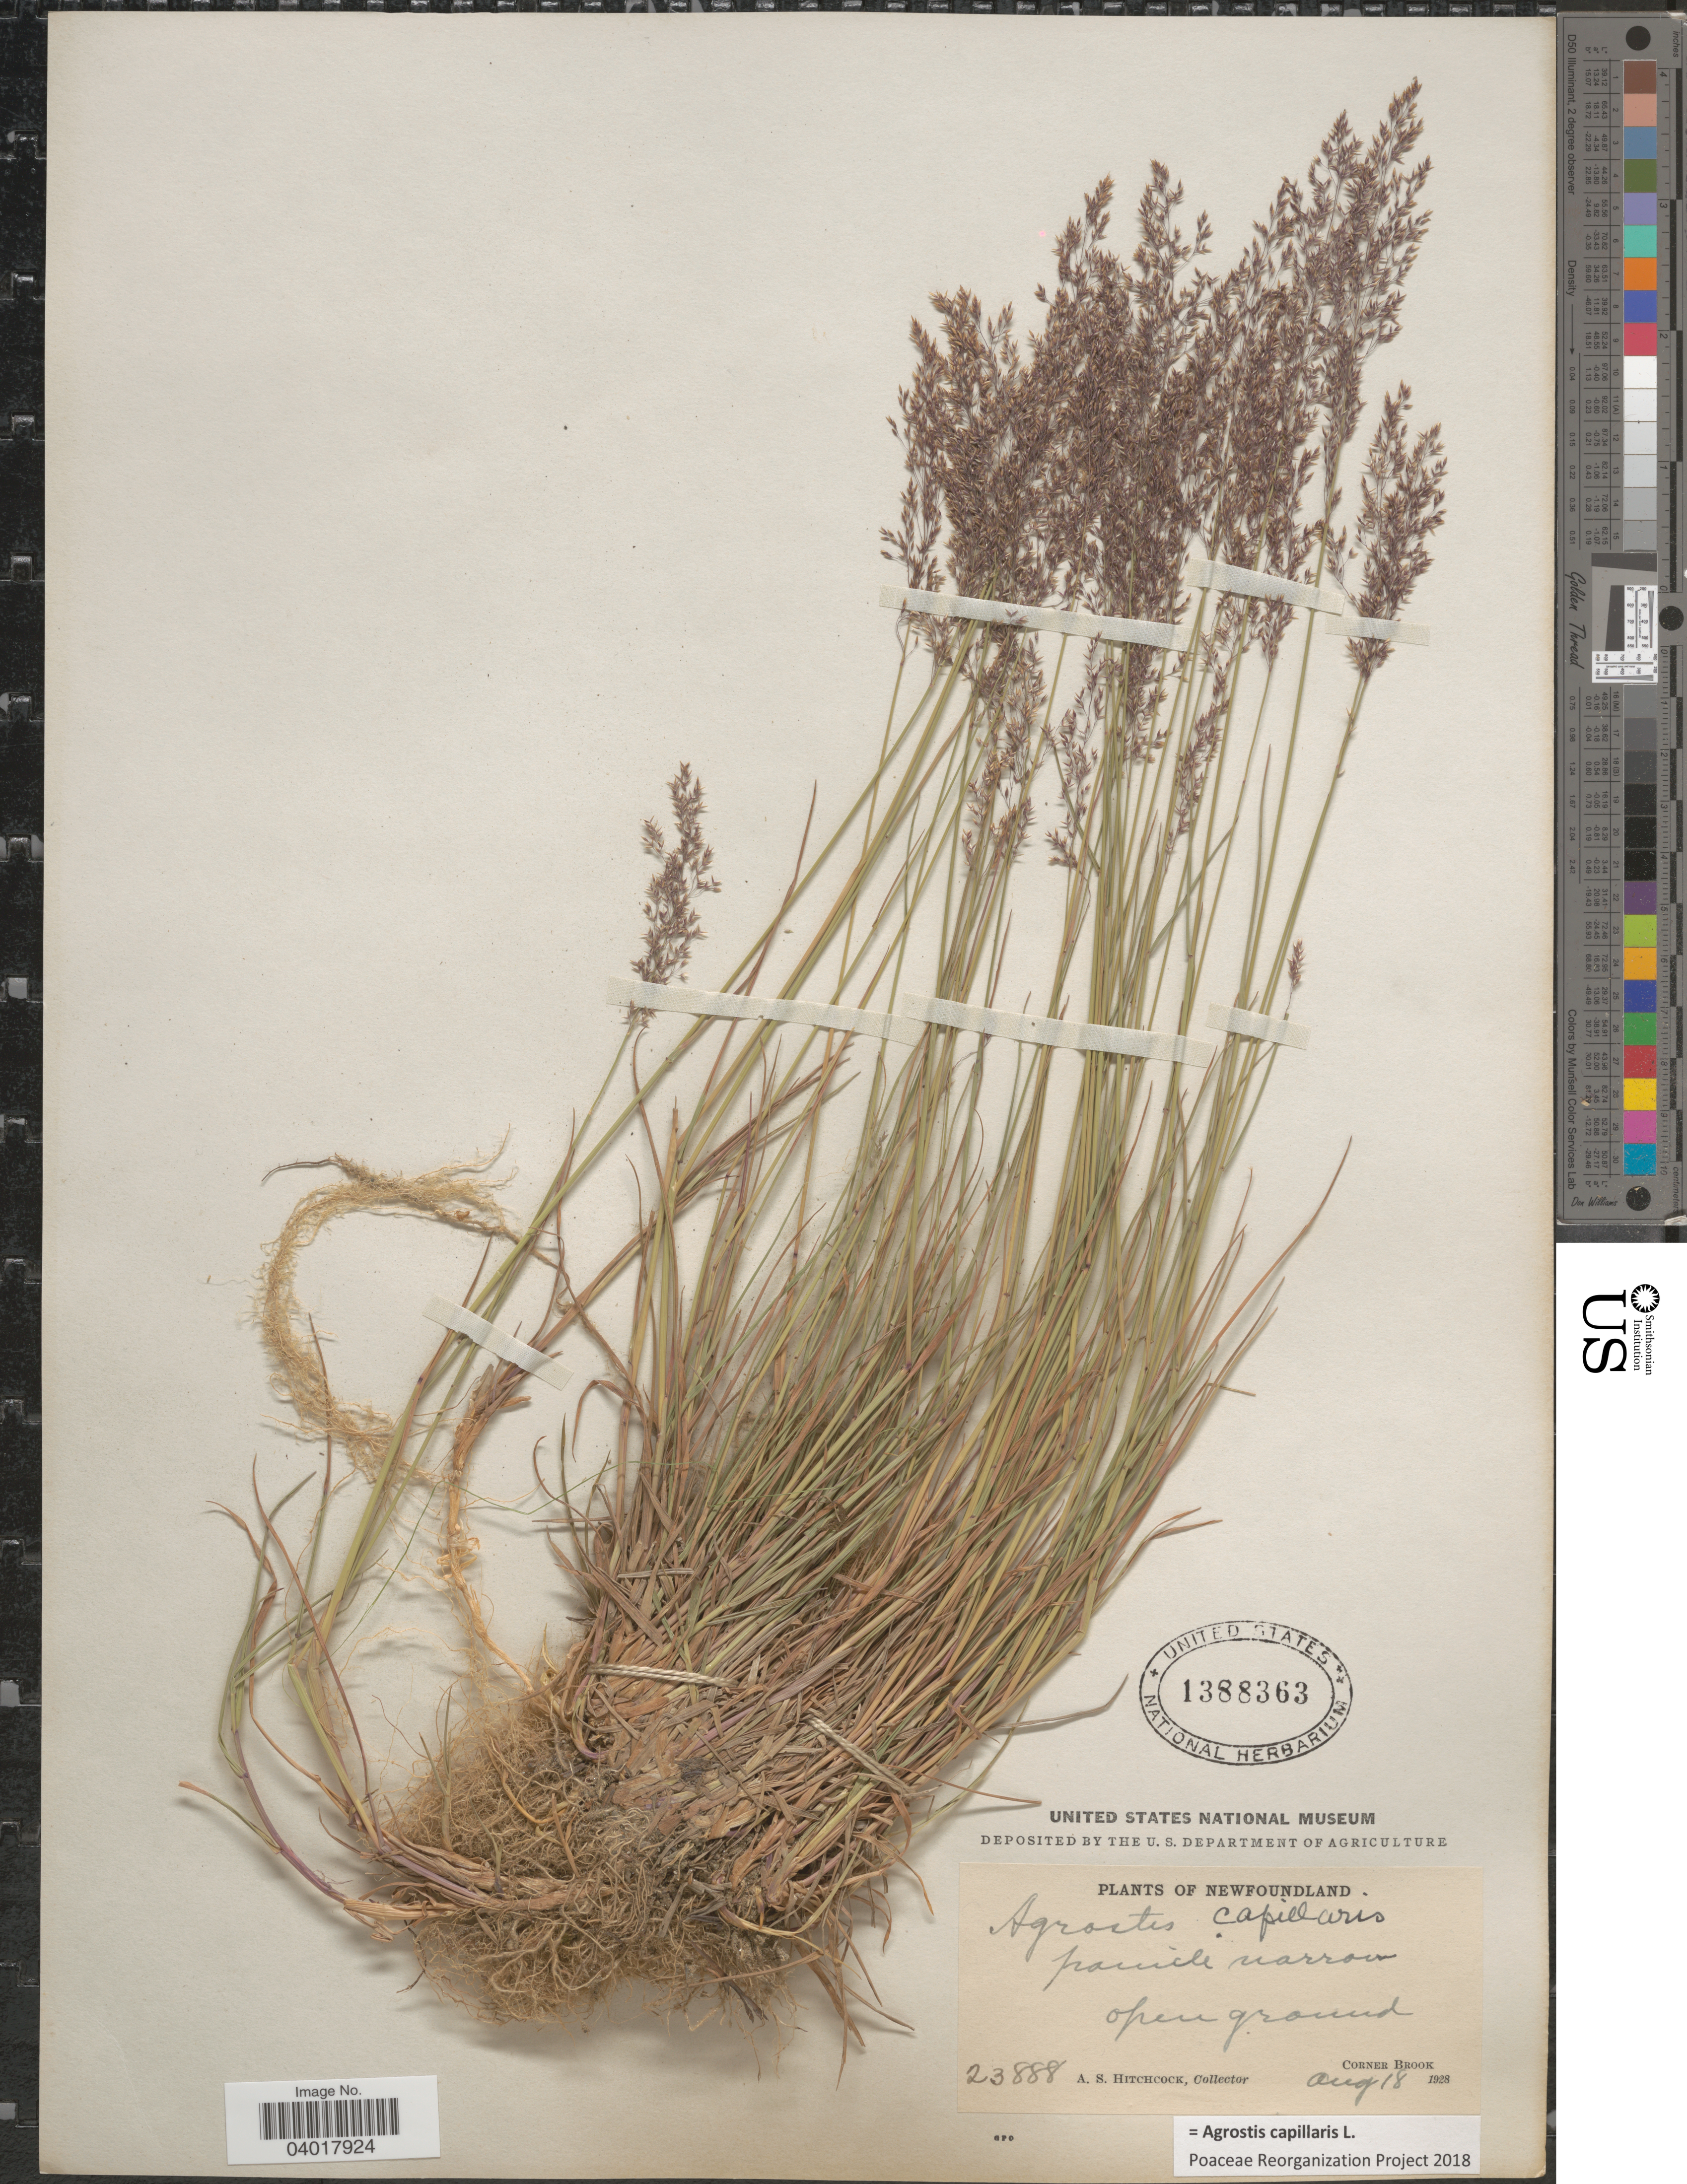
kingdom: Plantae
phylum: Tracheophyta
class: Liliopsida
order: Poales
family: Poaceae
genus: Agrostis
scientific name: Agrostis capillaris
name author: L.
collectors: A. S. Hitchcock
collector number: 23888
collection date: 1928-08-18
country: Canada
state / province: Newfoundland and Labrador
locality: Corner Brook.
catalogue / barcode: US 1388363